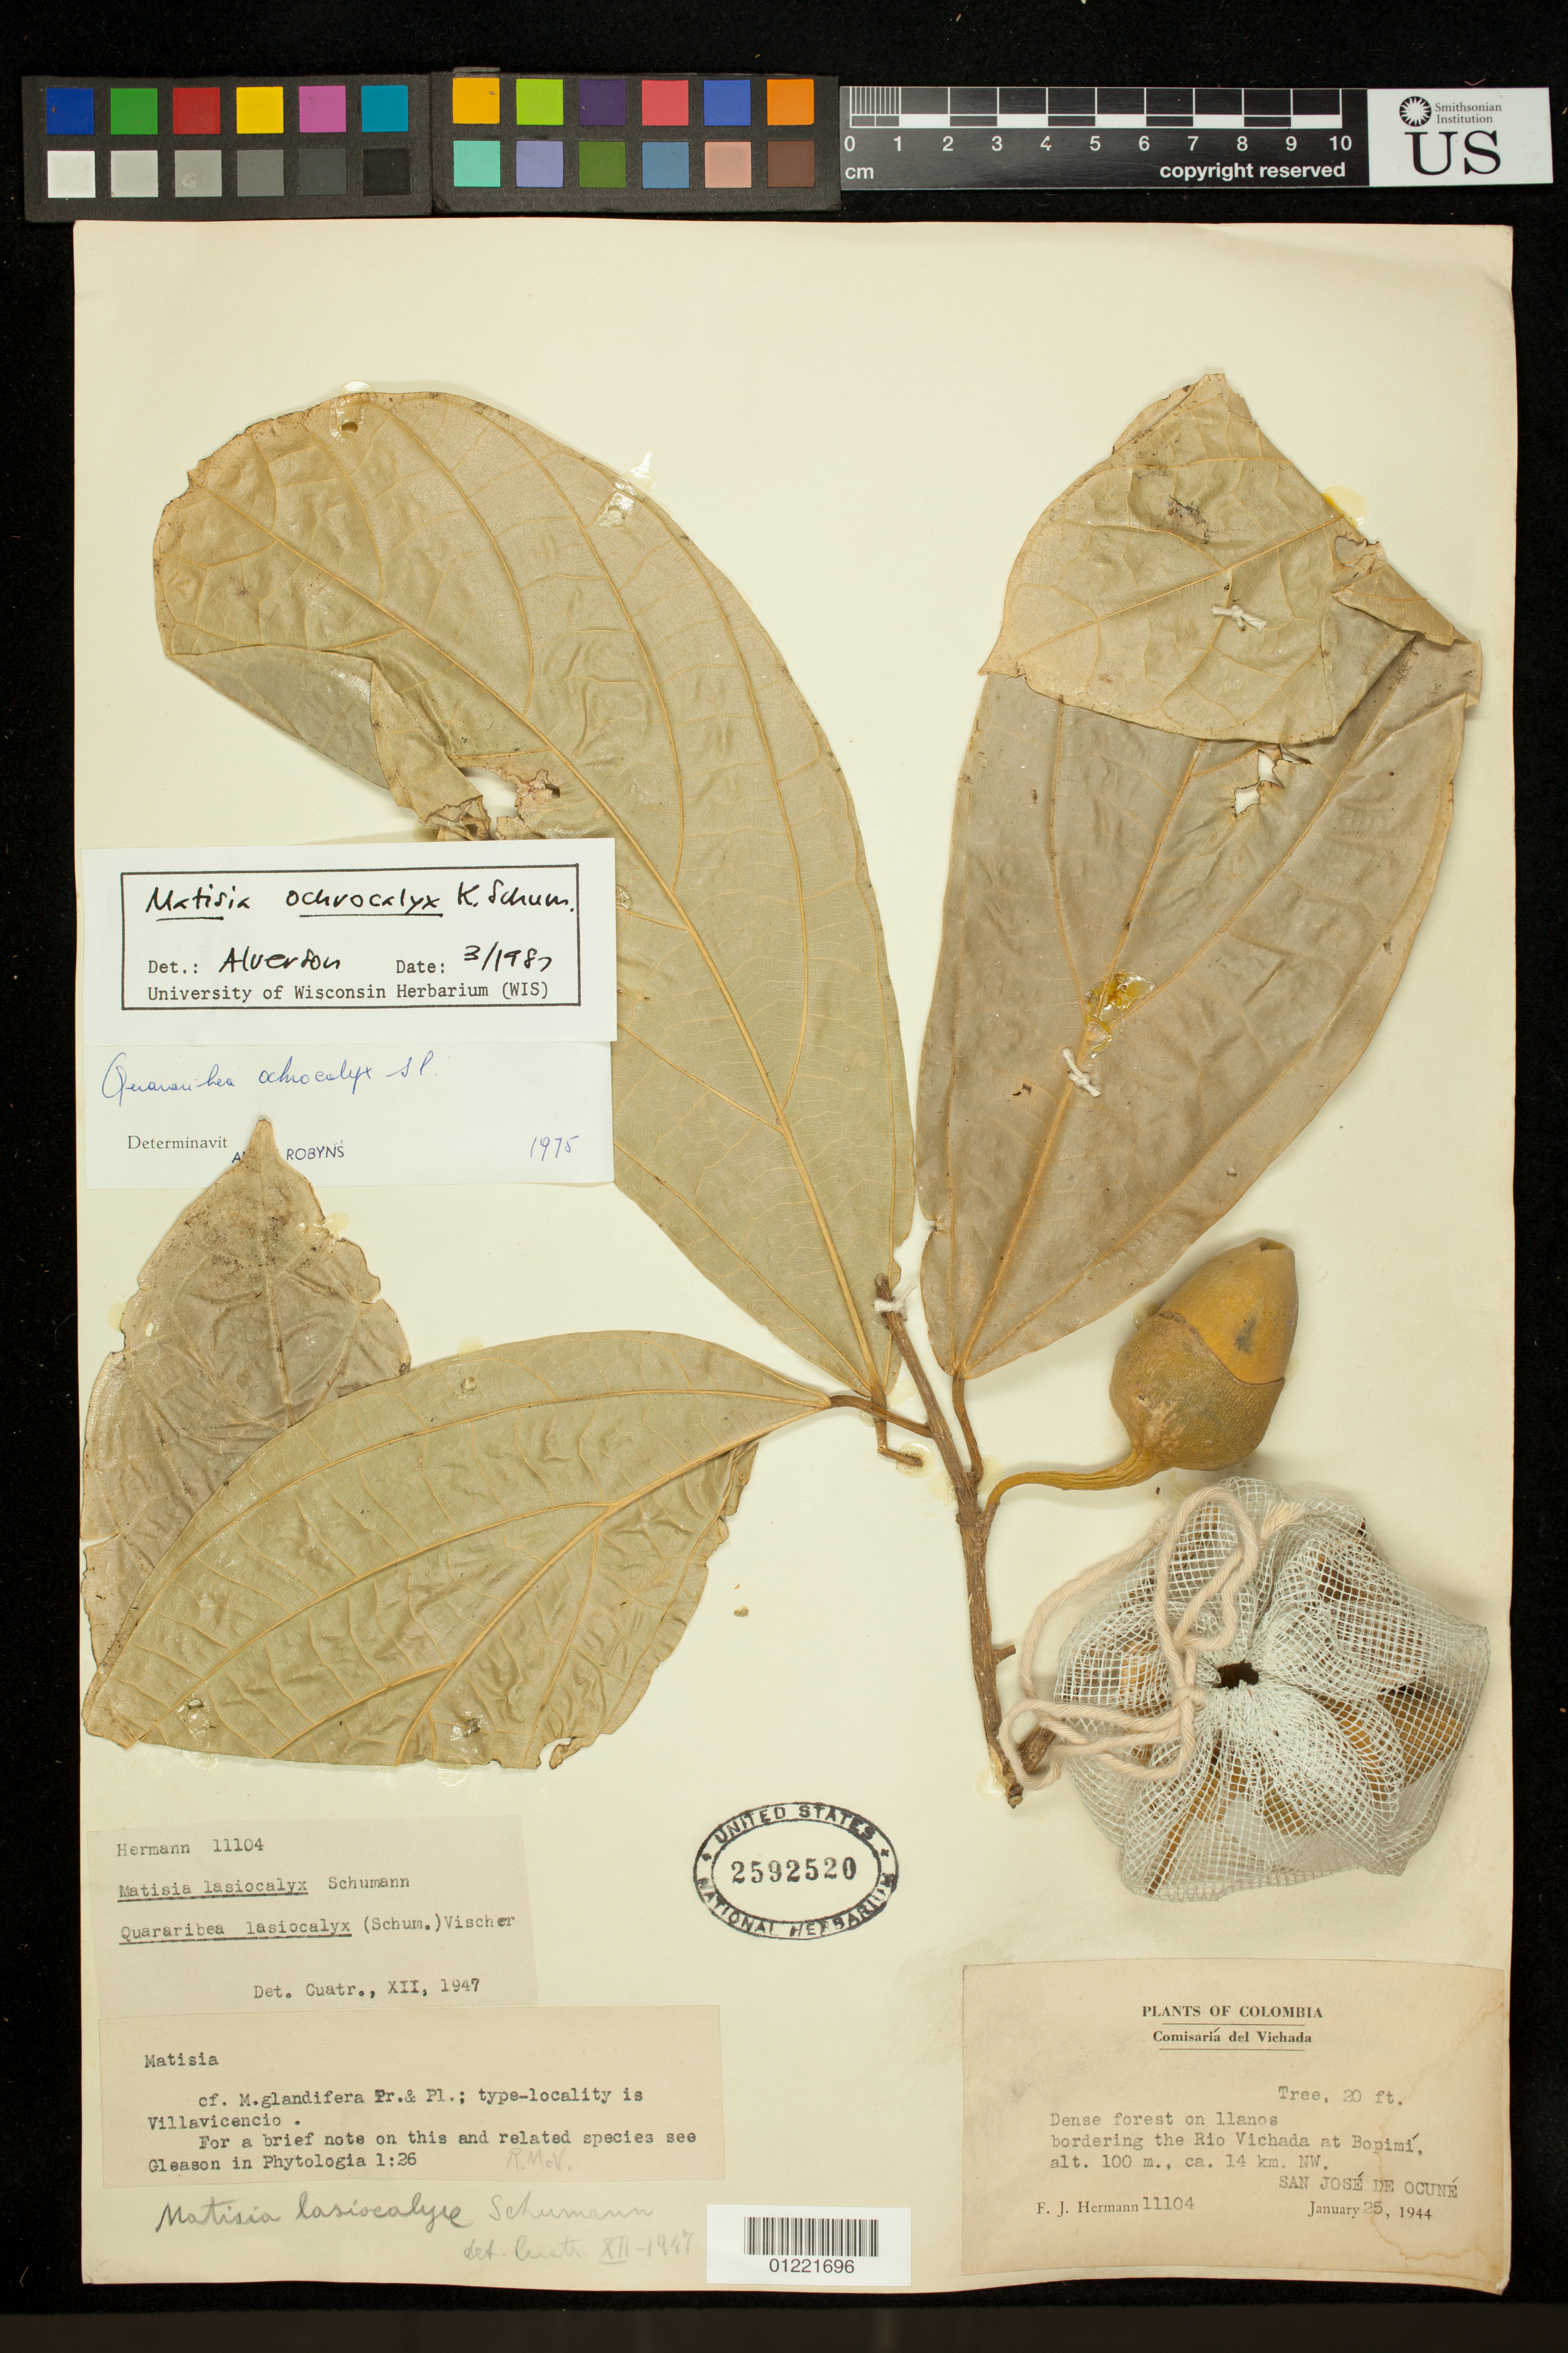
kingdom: Plantae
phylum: Tracheophyta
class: Magnoliopsida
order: Malvales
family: Malvaceae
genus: Matisia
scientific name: Matisia ochrocalyx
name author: K. Schum.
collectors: F. J. Hermann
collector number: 11104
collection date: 1944-01-25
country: Colombia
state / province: Vichada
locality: Dense forest on llanos bordering the Rio Vichada at Bopimi, ca. 14 km. NW. San Jose de Ocune.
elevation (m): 100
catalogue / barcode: US 2592520